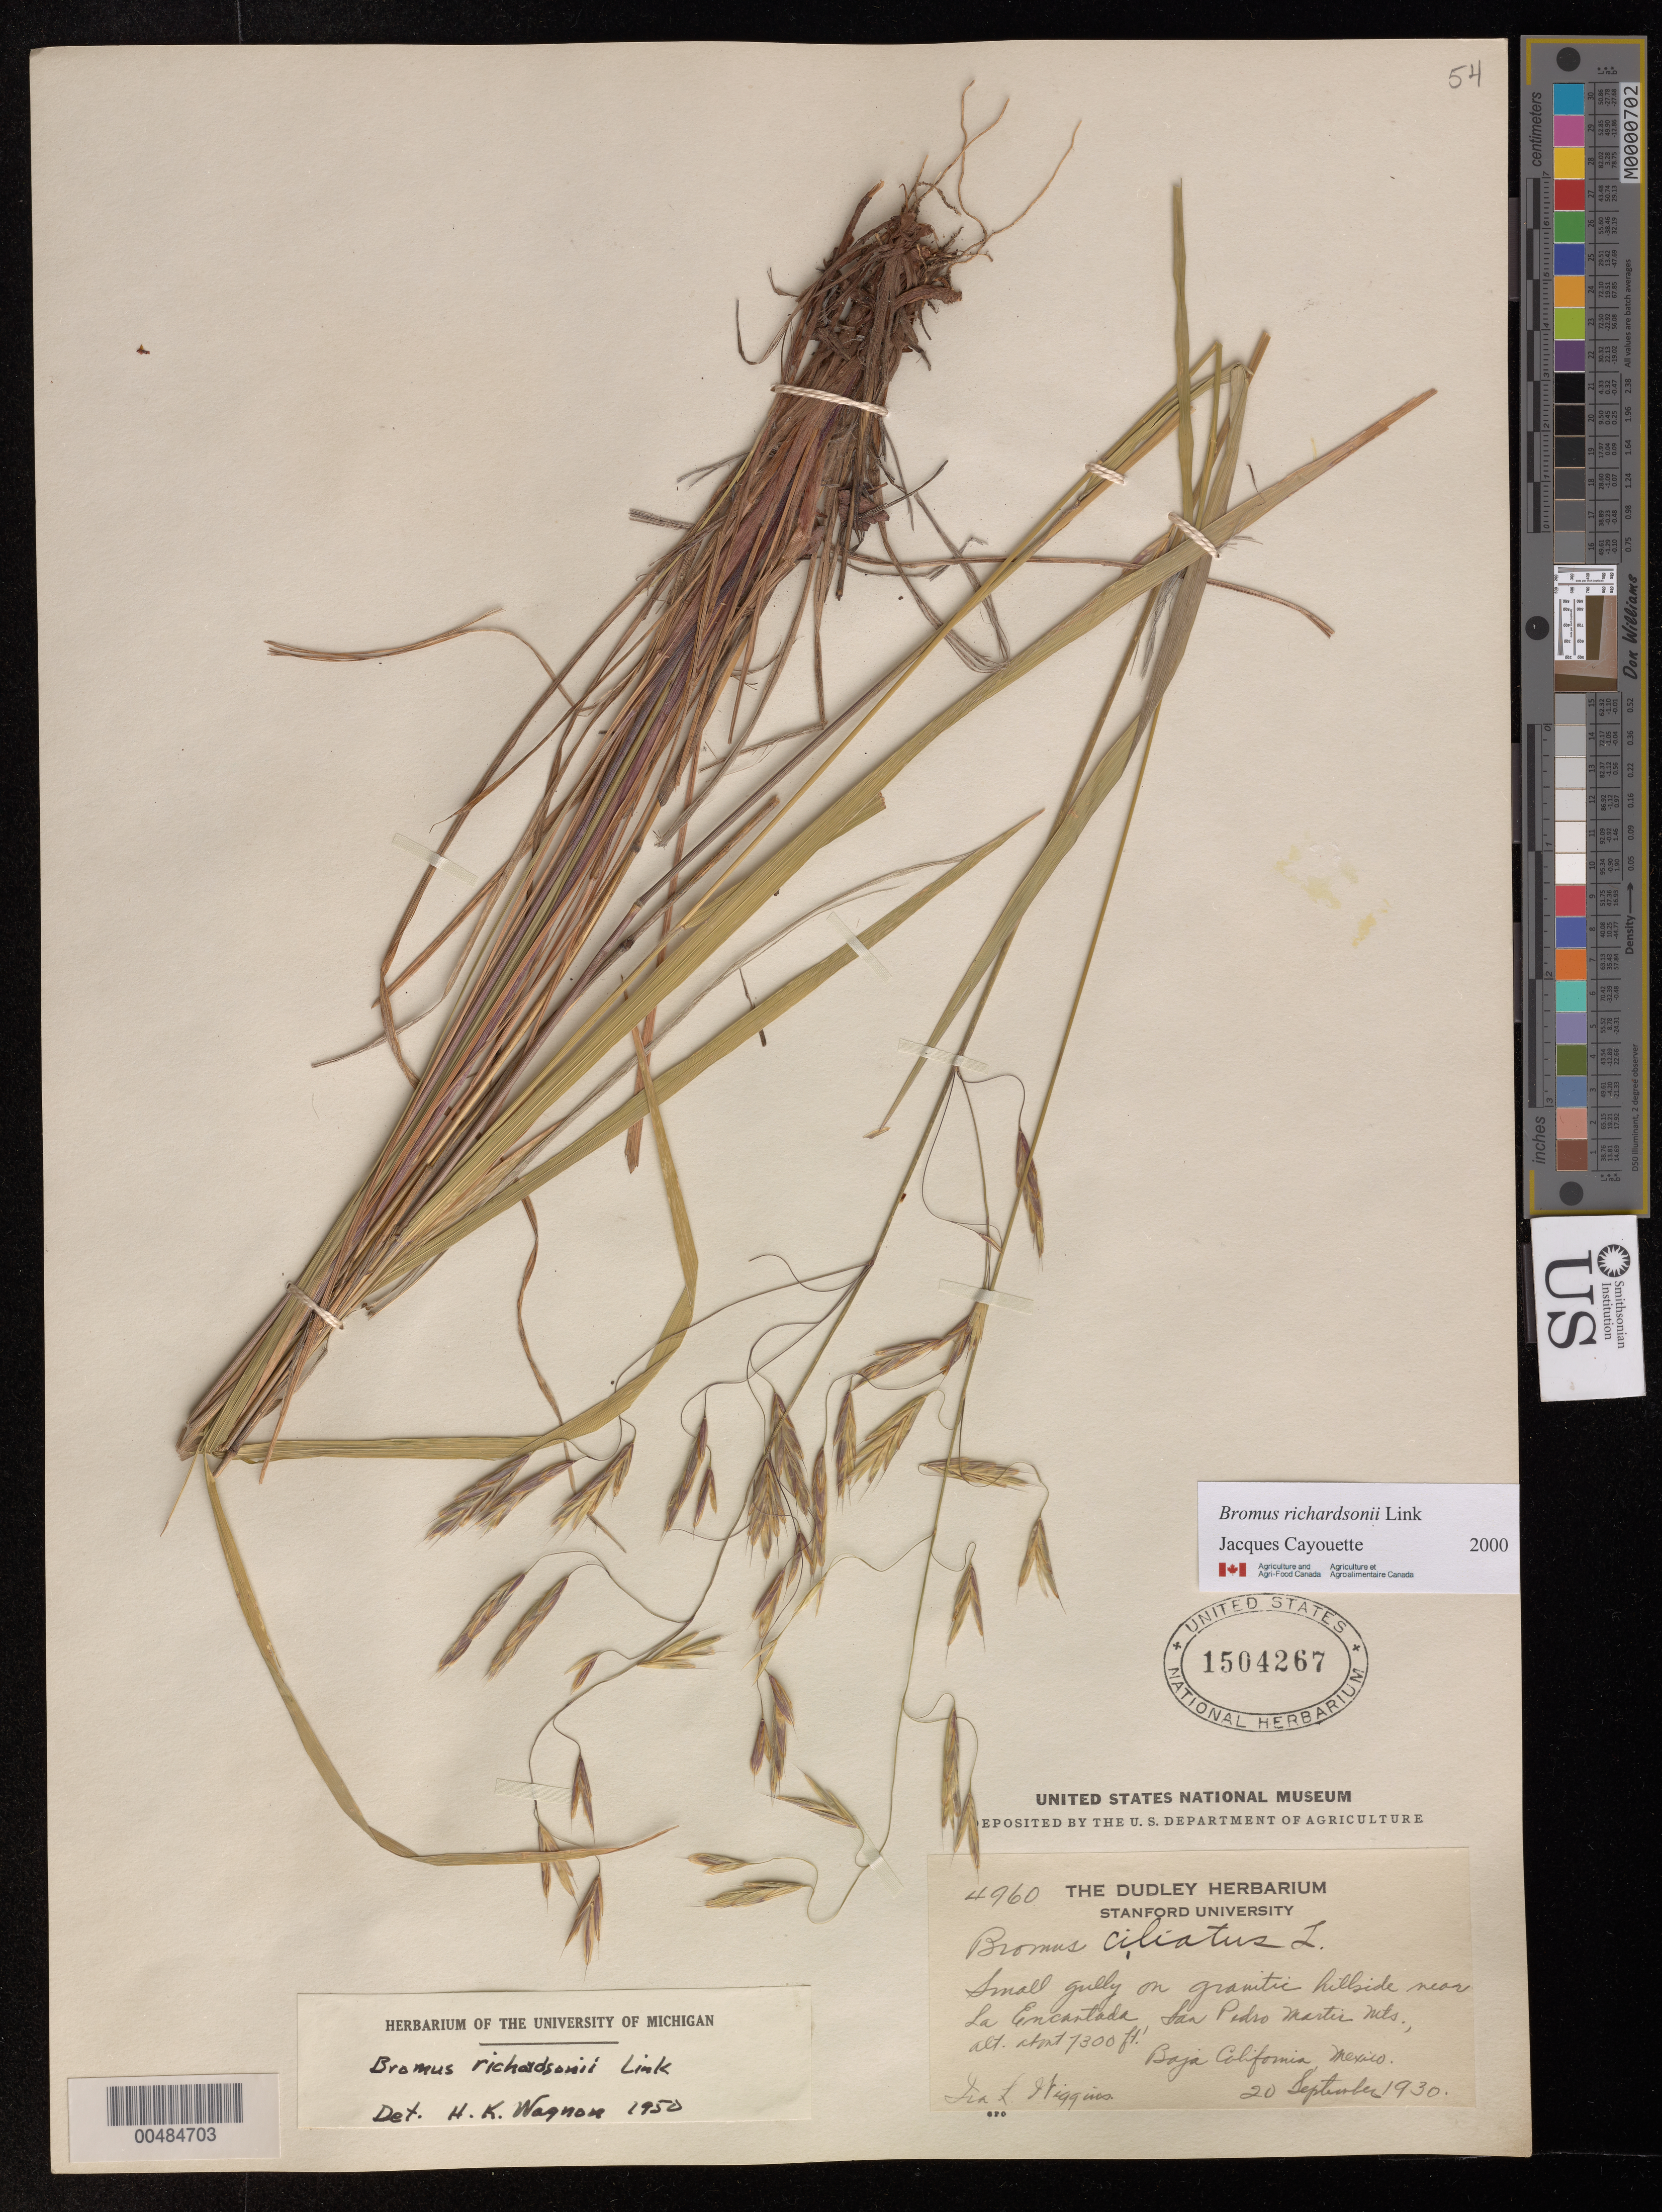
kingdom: Plantae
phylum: Tracheophyta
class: Liliopsida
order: Poales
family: Poaceae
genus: Bromus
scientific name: Bromus ciliatus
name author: L.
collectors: I. L. Wiggins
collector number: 4960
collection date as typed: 20 Sep 1930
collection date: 1930-09-20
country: Mexico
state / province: Baja California Norte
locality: Near La Encantada, San Pedro Martir Mts.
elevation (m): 2225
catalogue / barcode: US 1504267